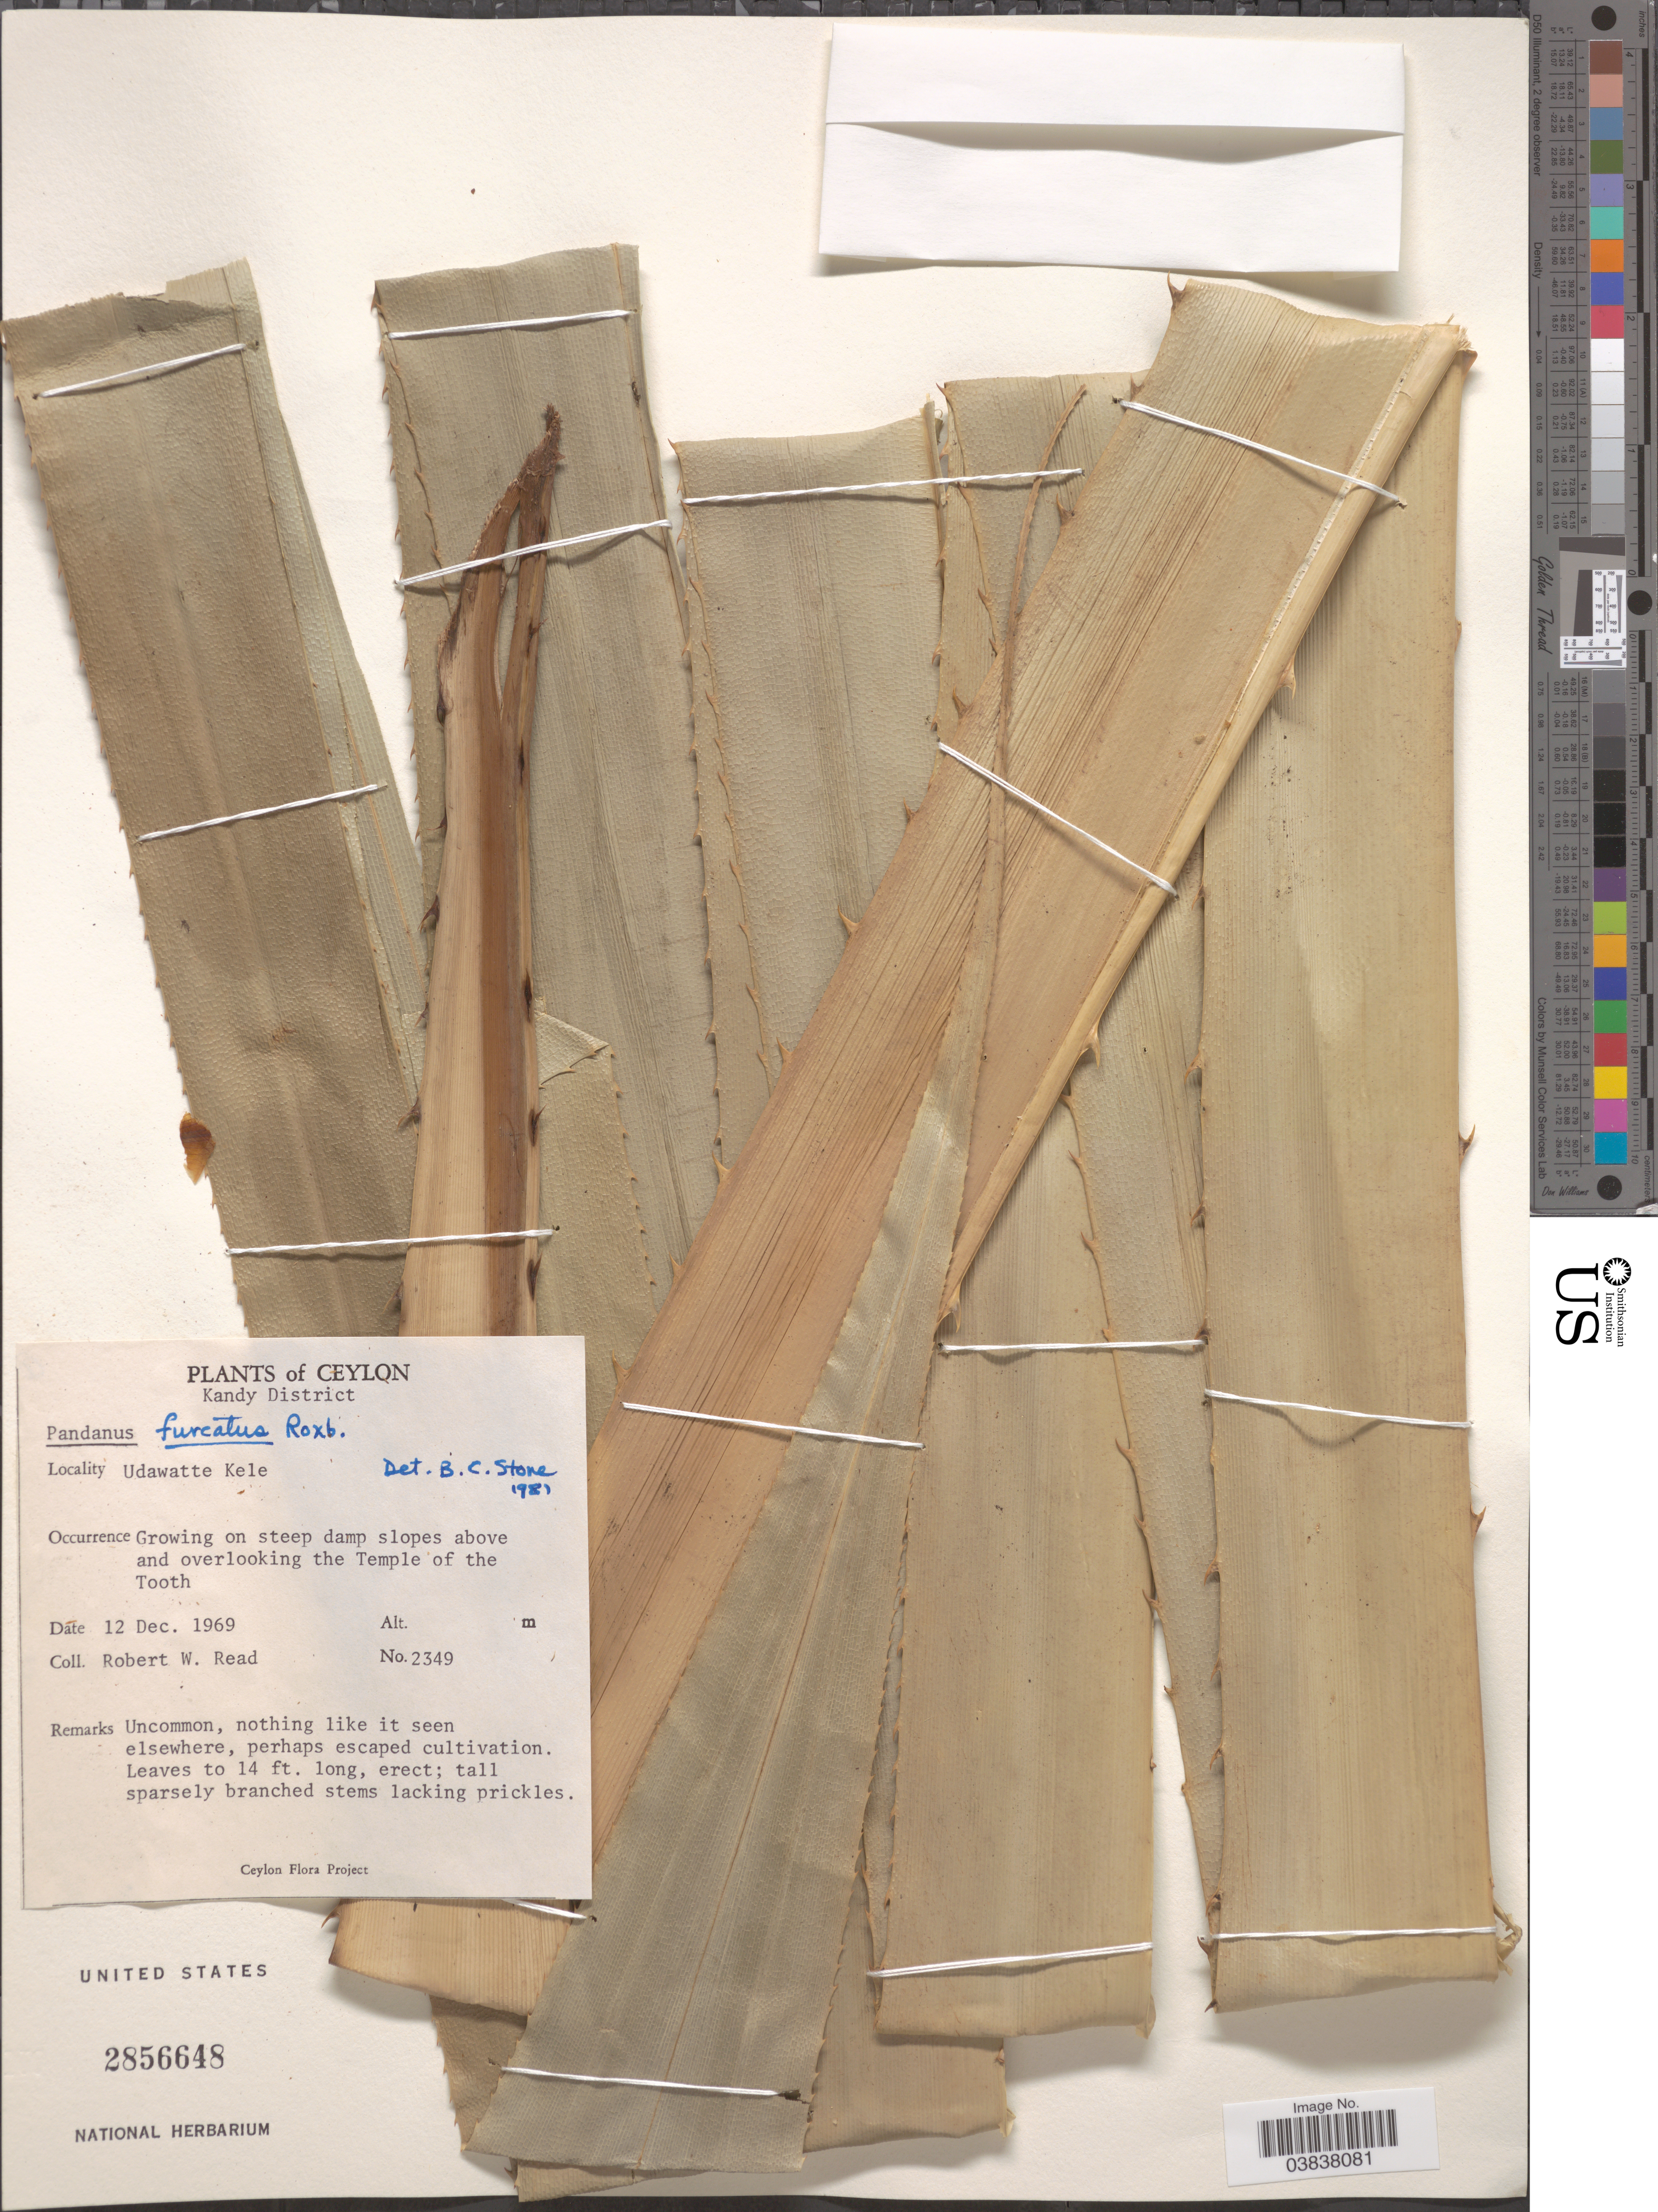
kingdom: Plantae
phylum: Tracheophyta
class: Liliopsida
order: Pandanales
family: Pandanaceae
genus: Pandanus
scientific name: Pandanus furcatus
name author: Roxb.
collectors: R. W. Read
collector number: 2349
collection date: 1969-12-12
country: Sri Lanka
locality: Ceylon. Kandy District. Udawatte Kele. On steep damp slopes above and overlooking the Temple of the Tooth.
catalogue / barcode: US 2856648